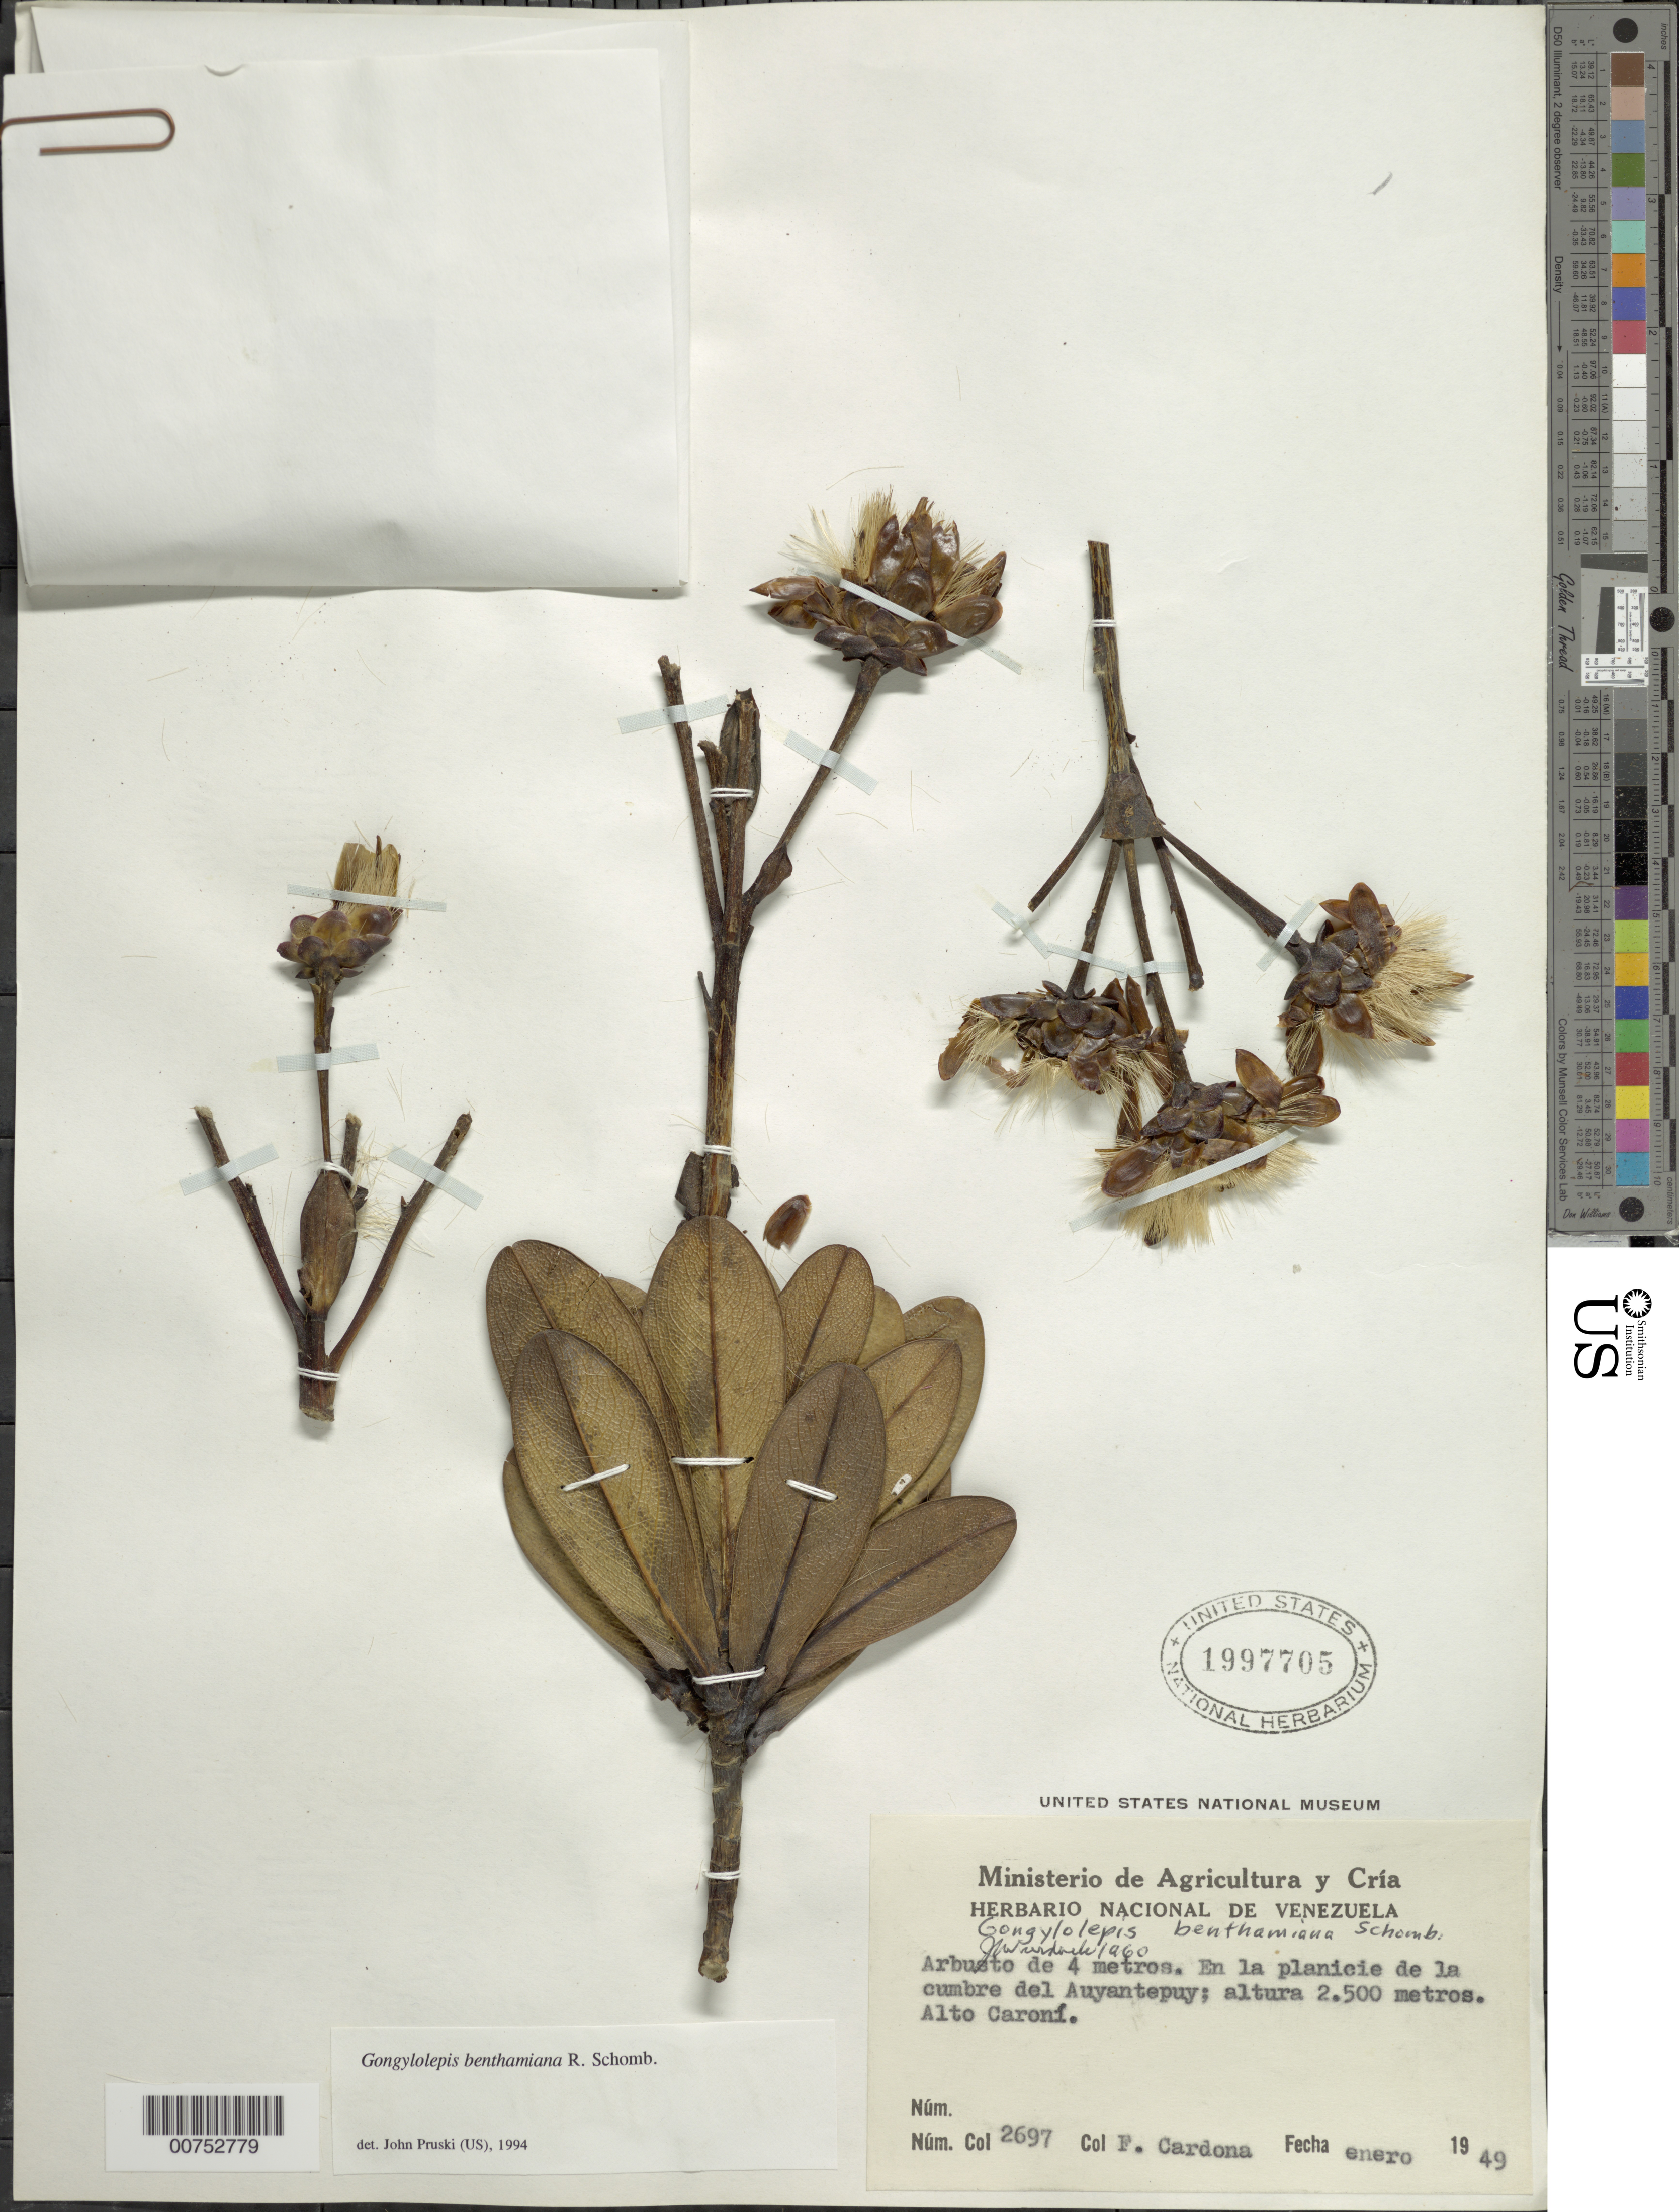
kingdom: Plantae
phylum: Tracheophyta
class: Magnoliopsida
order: Asterales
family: Asteraceae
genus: Gongylolepis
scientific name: Gongylolepis benthamiana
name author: R.H. Schomb.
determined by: Pruski, J. F.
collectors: F. Cardona Puig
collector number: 2697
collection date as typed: Jan-49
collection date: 1949-01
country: Venezuela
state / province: Bolívar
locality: Cerro Auyantepuí, cumbre, Alto Río Caroní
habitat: Planicie de la cumbre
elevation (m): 2500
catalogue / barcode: US 1997705